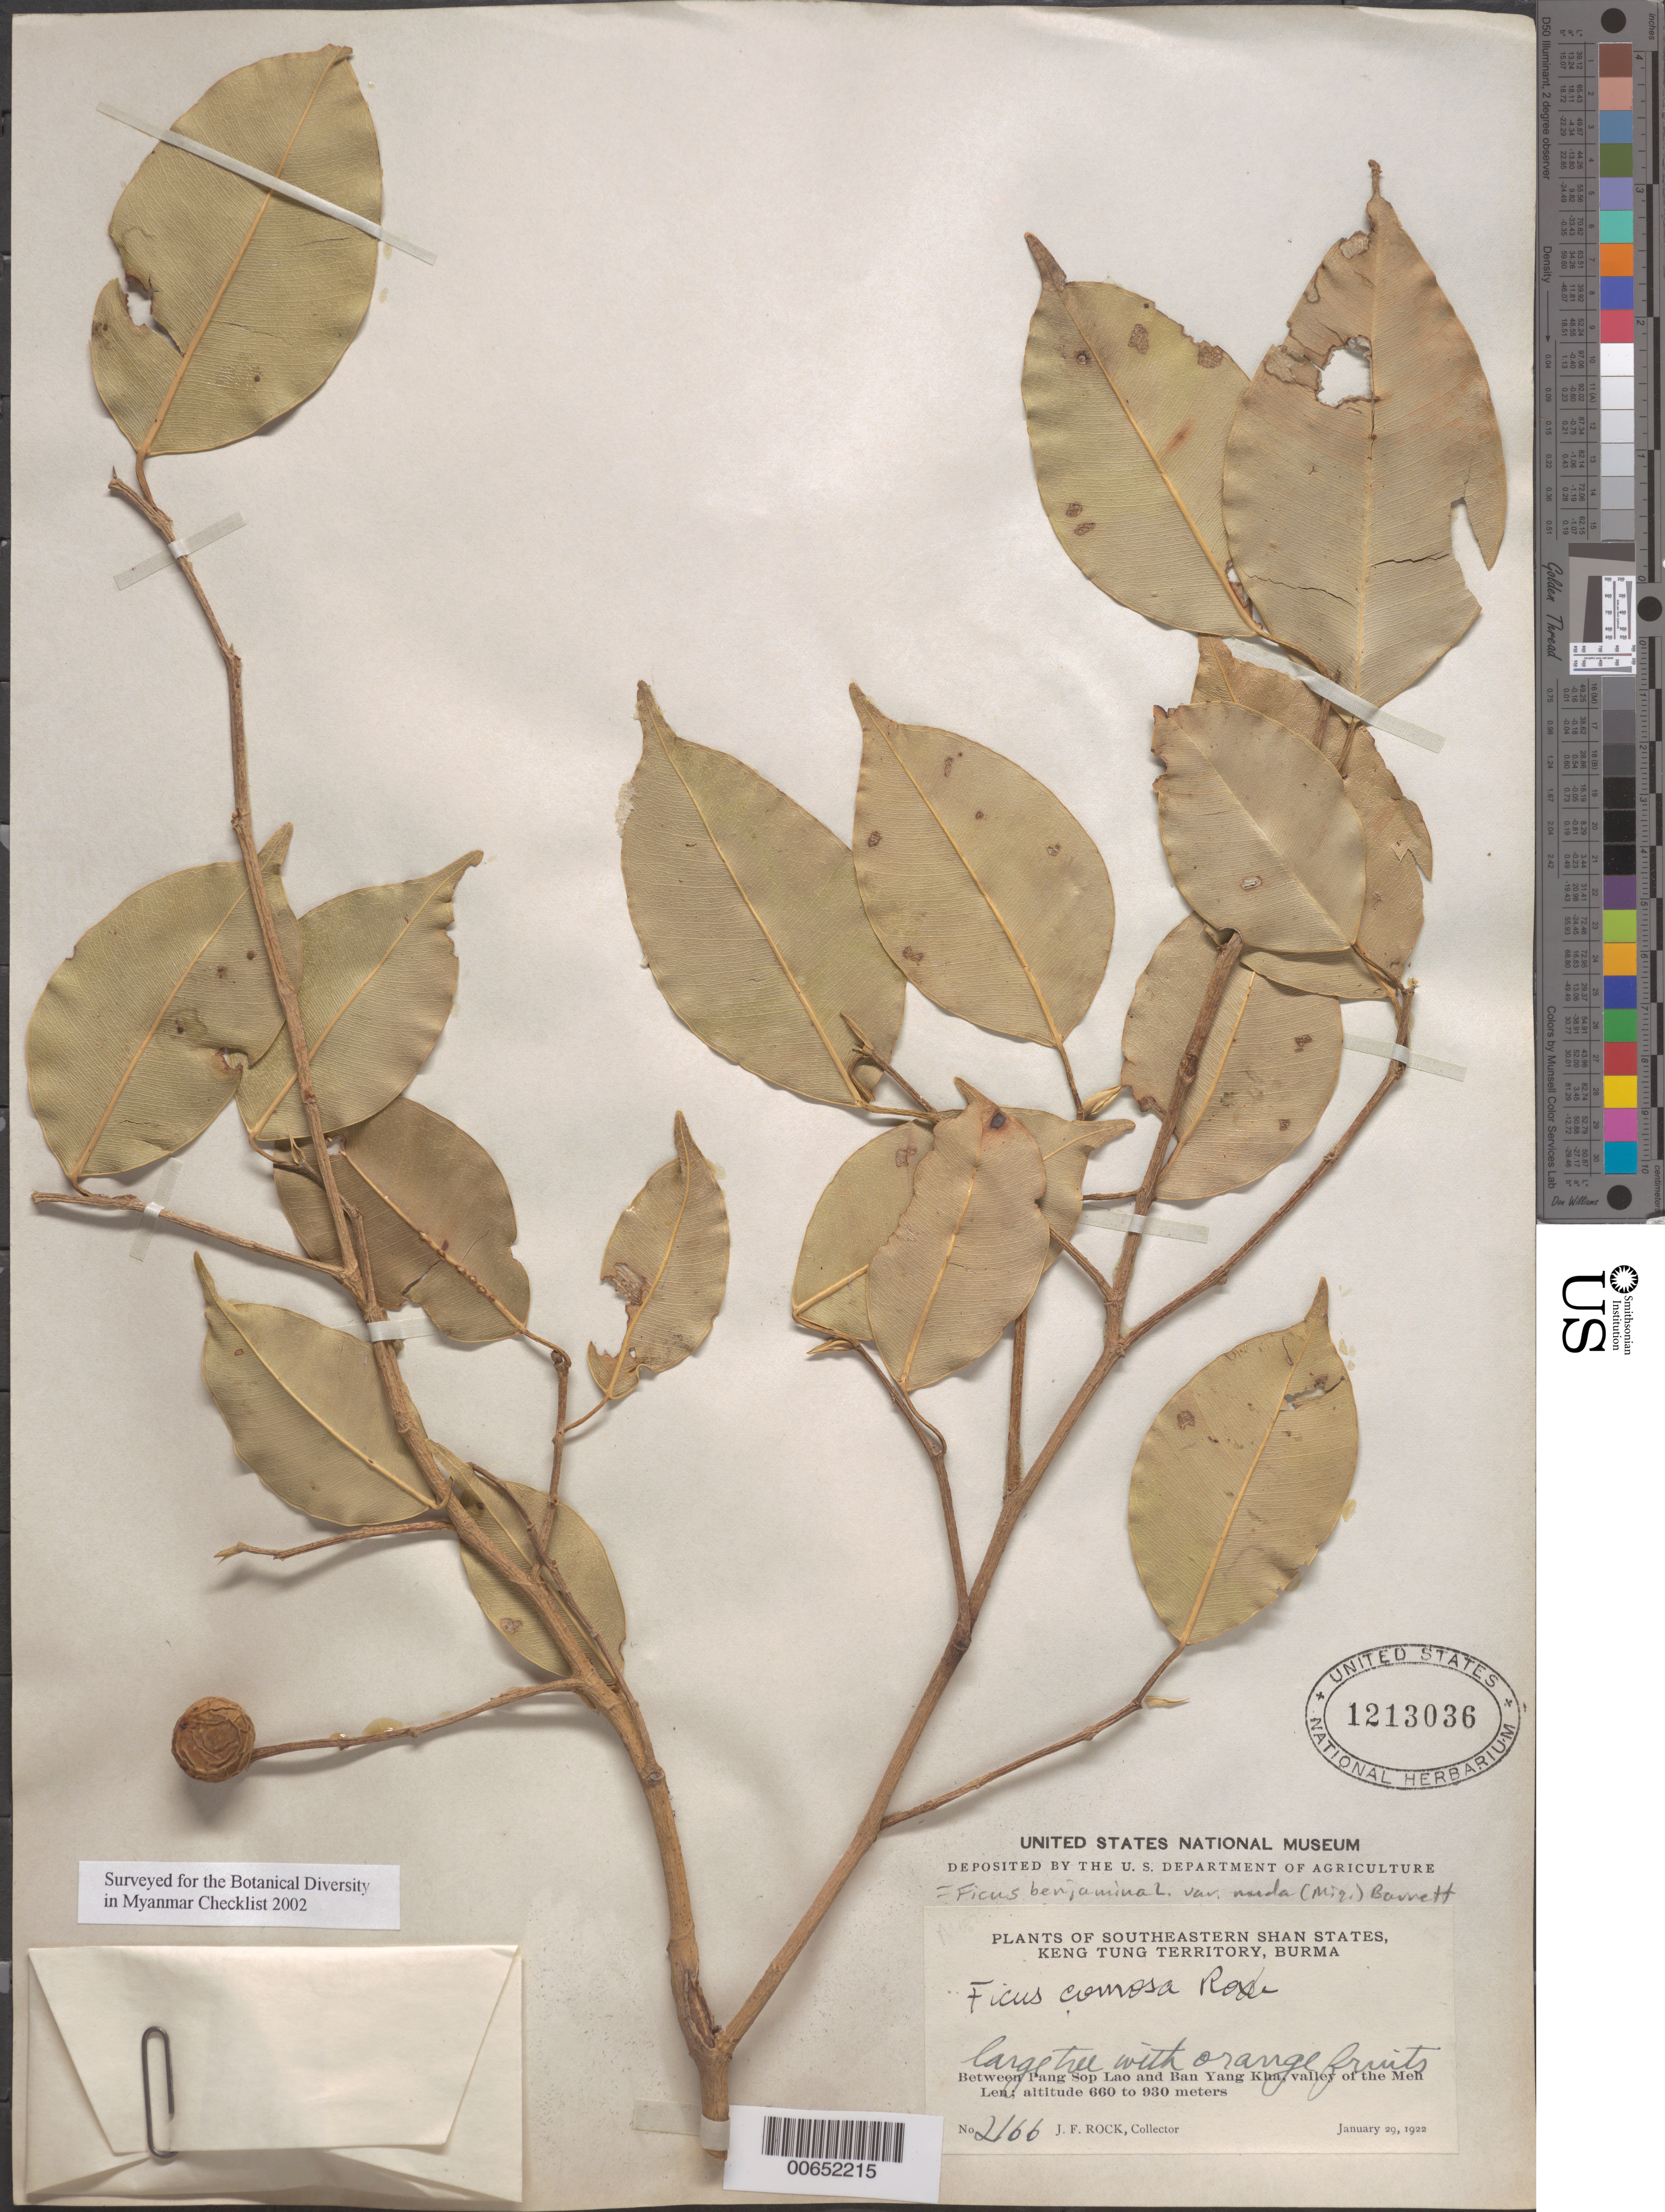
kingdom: Plantae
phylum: Tracheophyta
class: Magnoliopsida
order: Rosales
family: Moraceae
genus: Ficus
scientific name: Ficus comosa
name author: Roxb.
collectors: J. F. Rock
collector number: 2166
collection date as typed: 29 Jan 1922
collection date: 1922-01-29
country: Myanmar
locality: Between Muang Len, Pang Kha Luang, and Muang Hpyak.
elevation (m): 525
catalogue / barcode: US 1213036